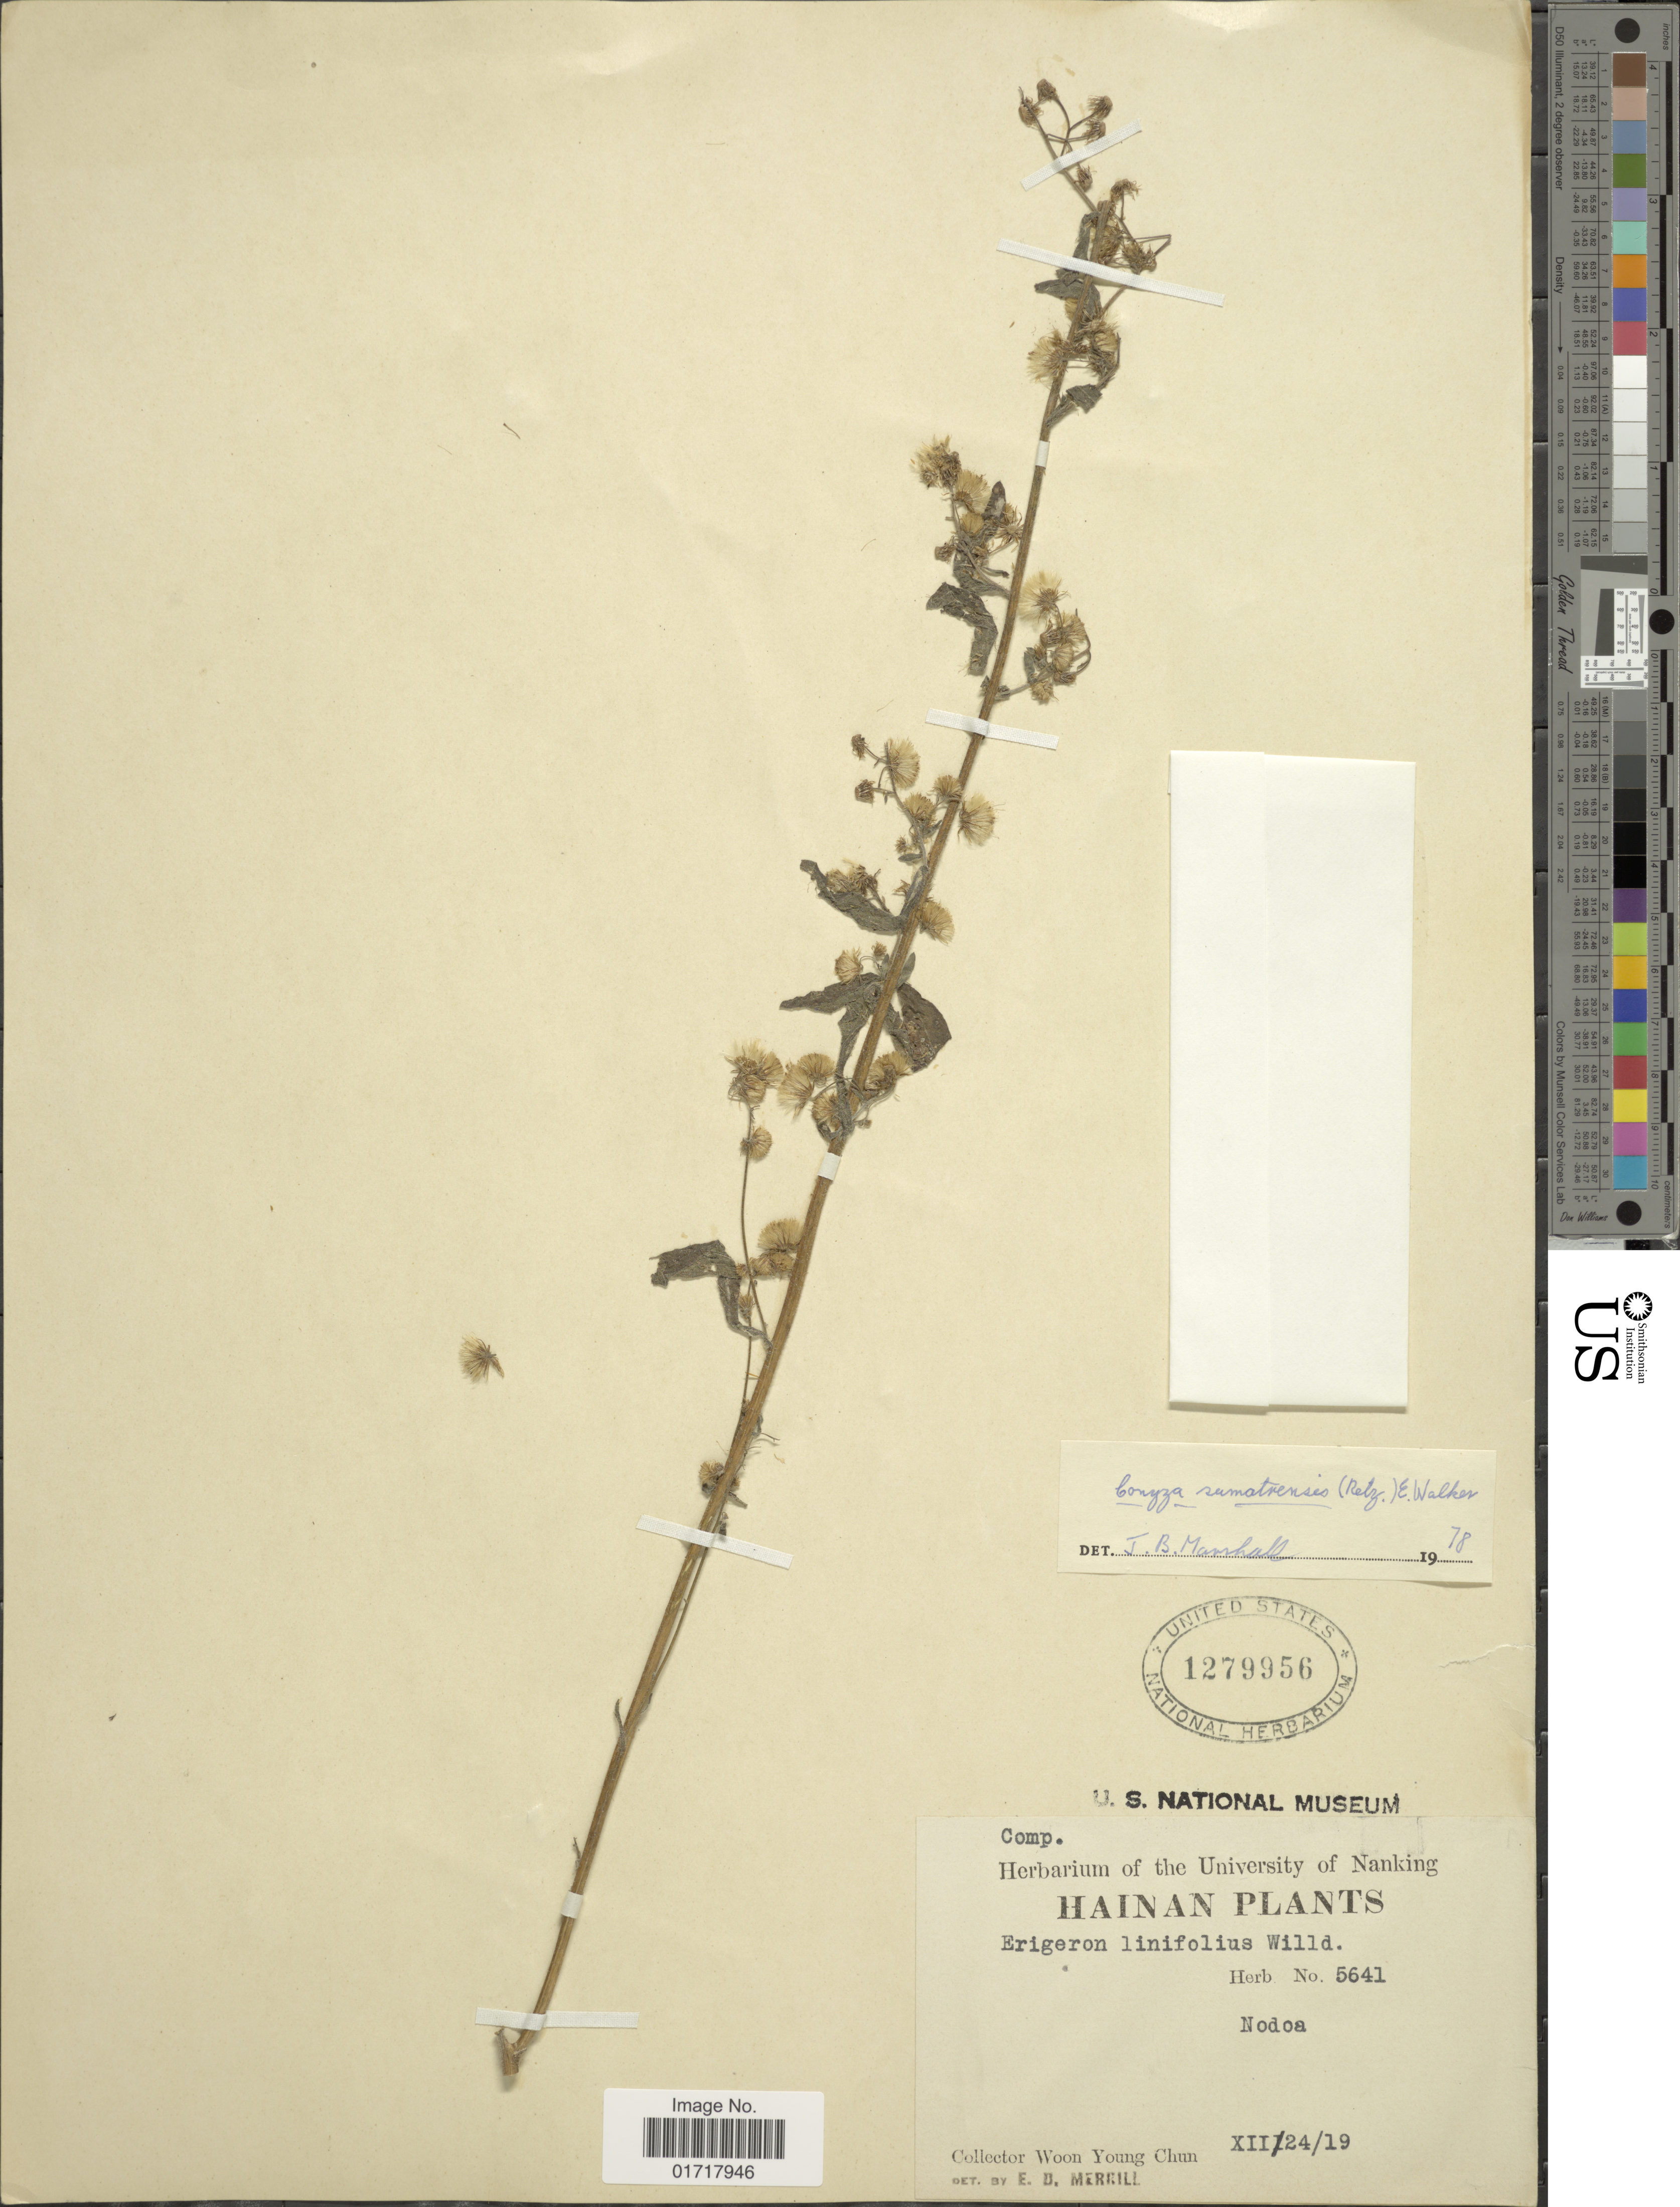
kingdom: Plantae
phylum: Tracheophyta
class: Magnoliopsida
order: Asterales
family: Asteraceae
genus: Conyza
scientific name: Conyza sumatrensis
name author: (Retz.) E. Walker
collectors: W. Y. Chun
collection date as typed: Transcribed d/m/y: 24/12/19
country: China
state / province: Hainan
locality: Hainan, Nodoa.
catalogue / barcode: US 1279956